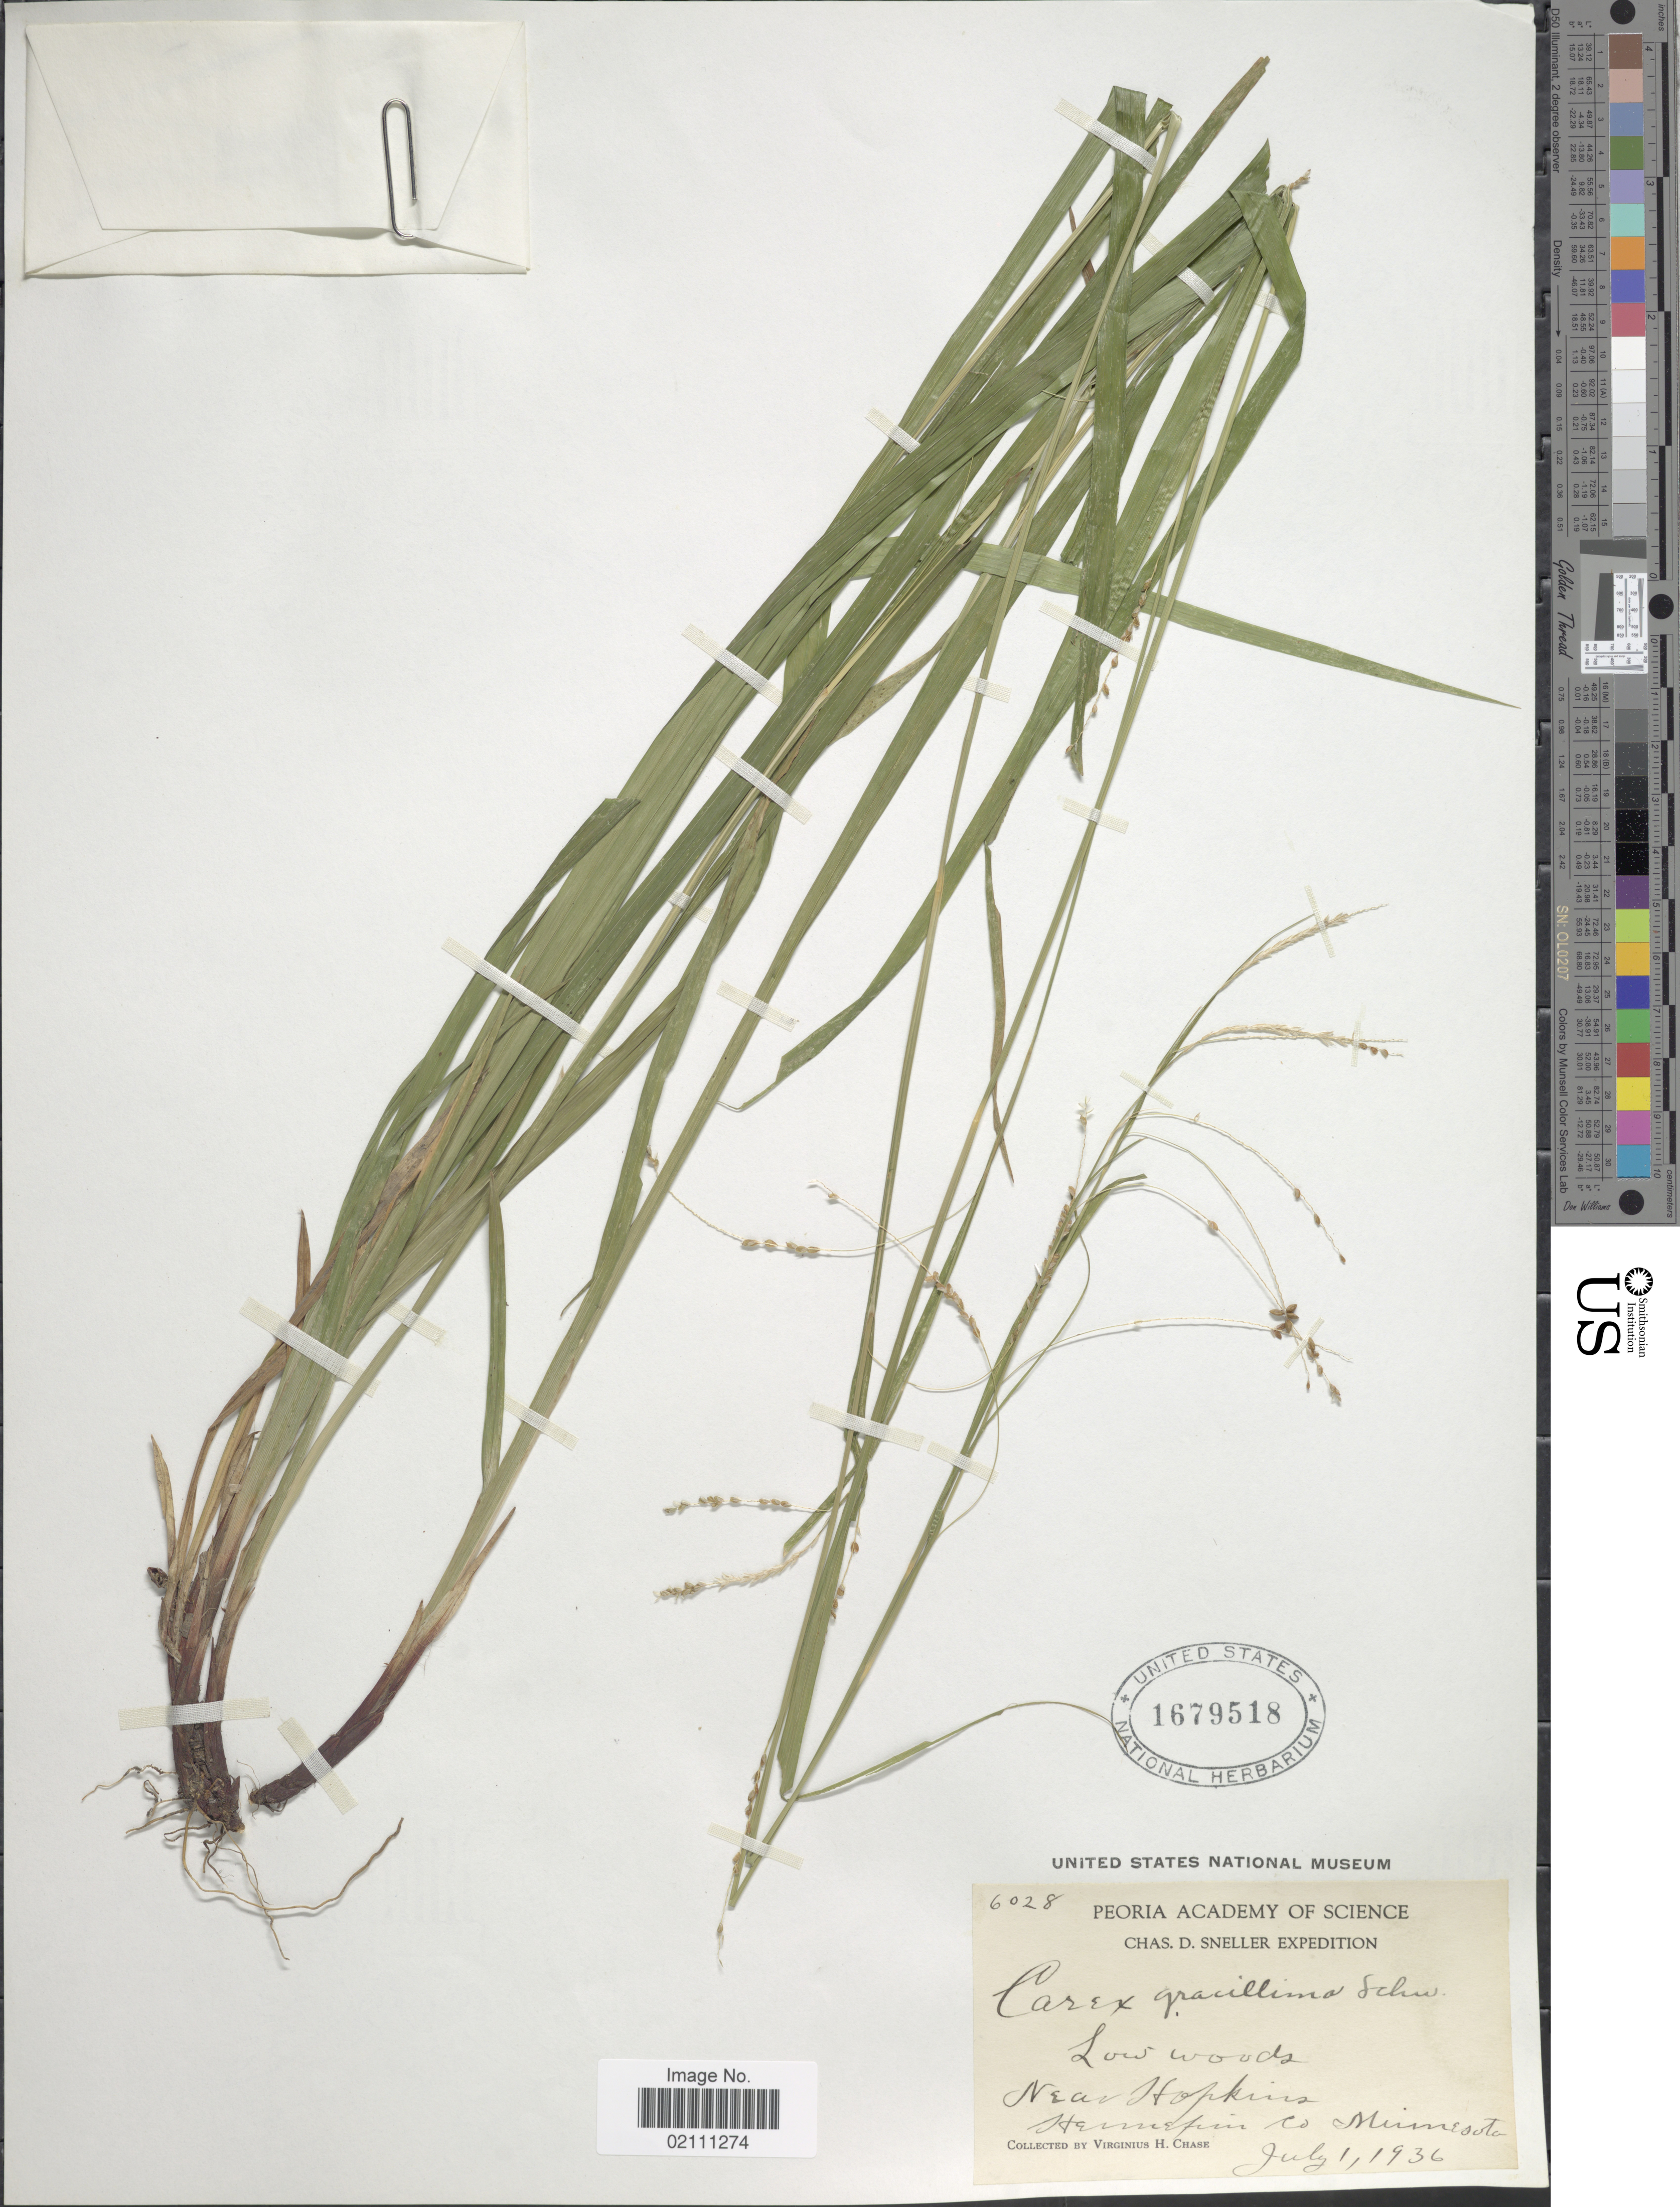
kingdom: Plantae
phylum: Tracheophyta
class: Liliopsida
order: Poales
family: Cyperaceae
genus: Carex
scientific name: Carex gracillima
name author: Schwein.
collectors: V. H. Chase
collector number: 6028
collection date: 1936-07-01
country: United States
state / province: Minnesota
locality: Near Hopkins, Hennepin Co.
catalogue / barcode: US 1679518